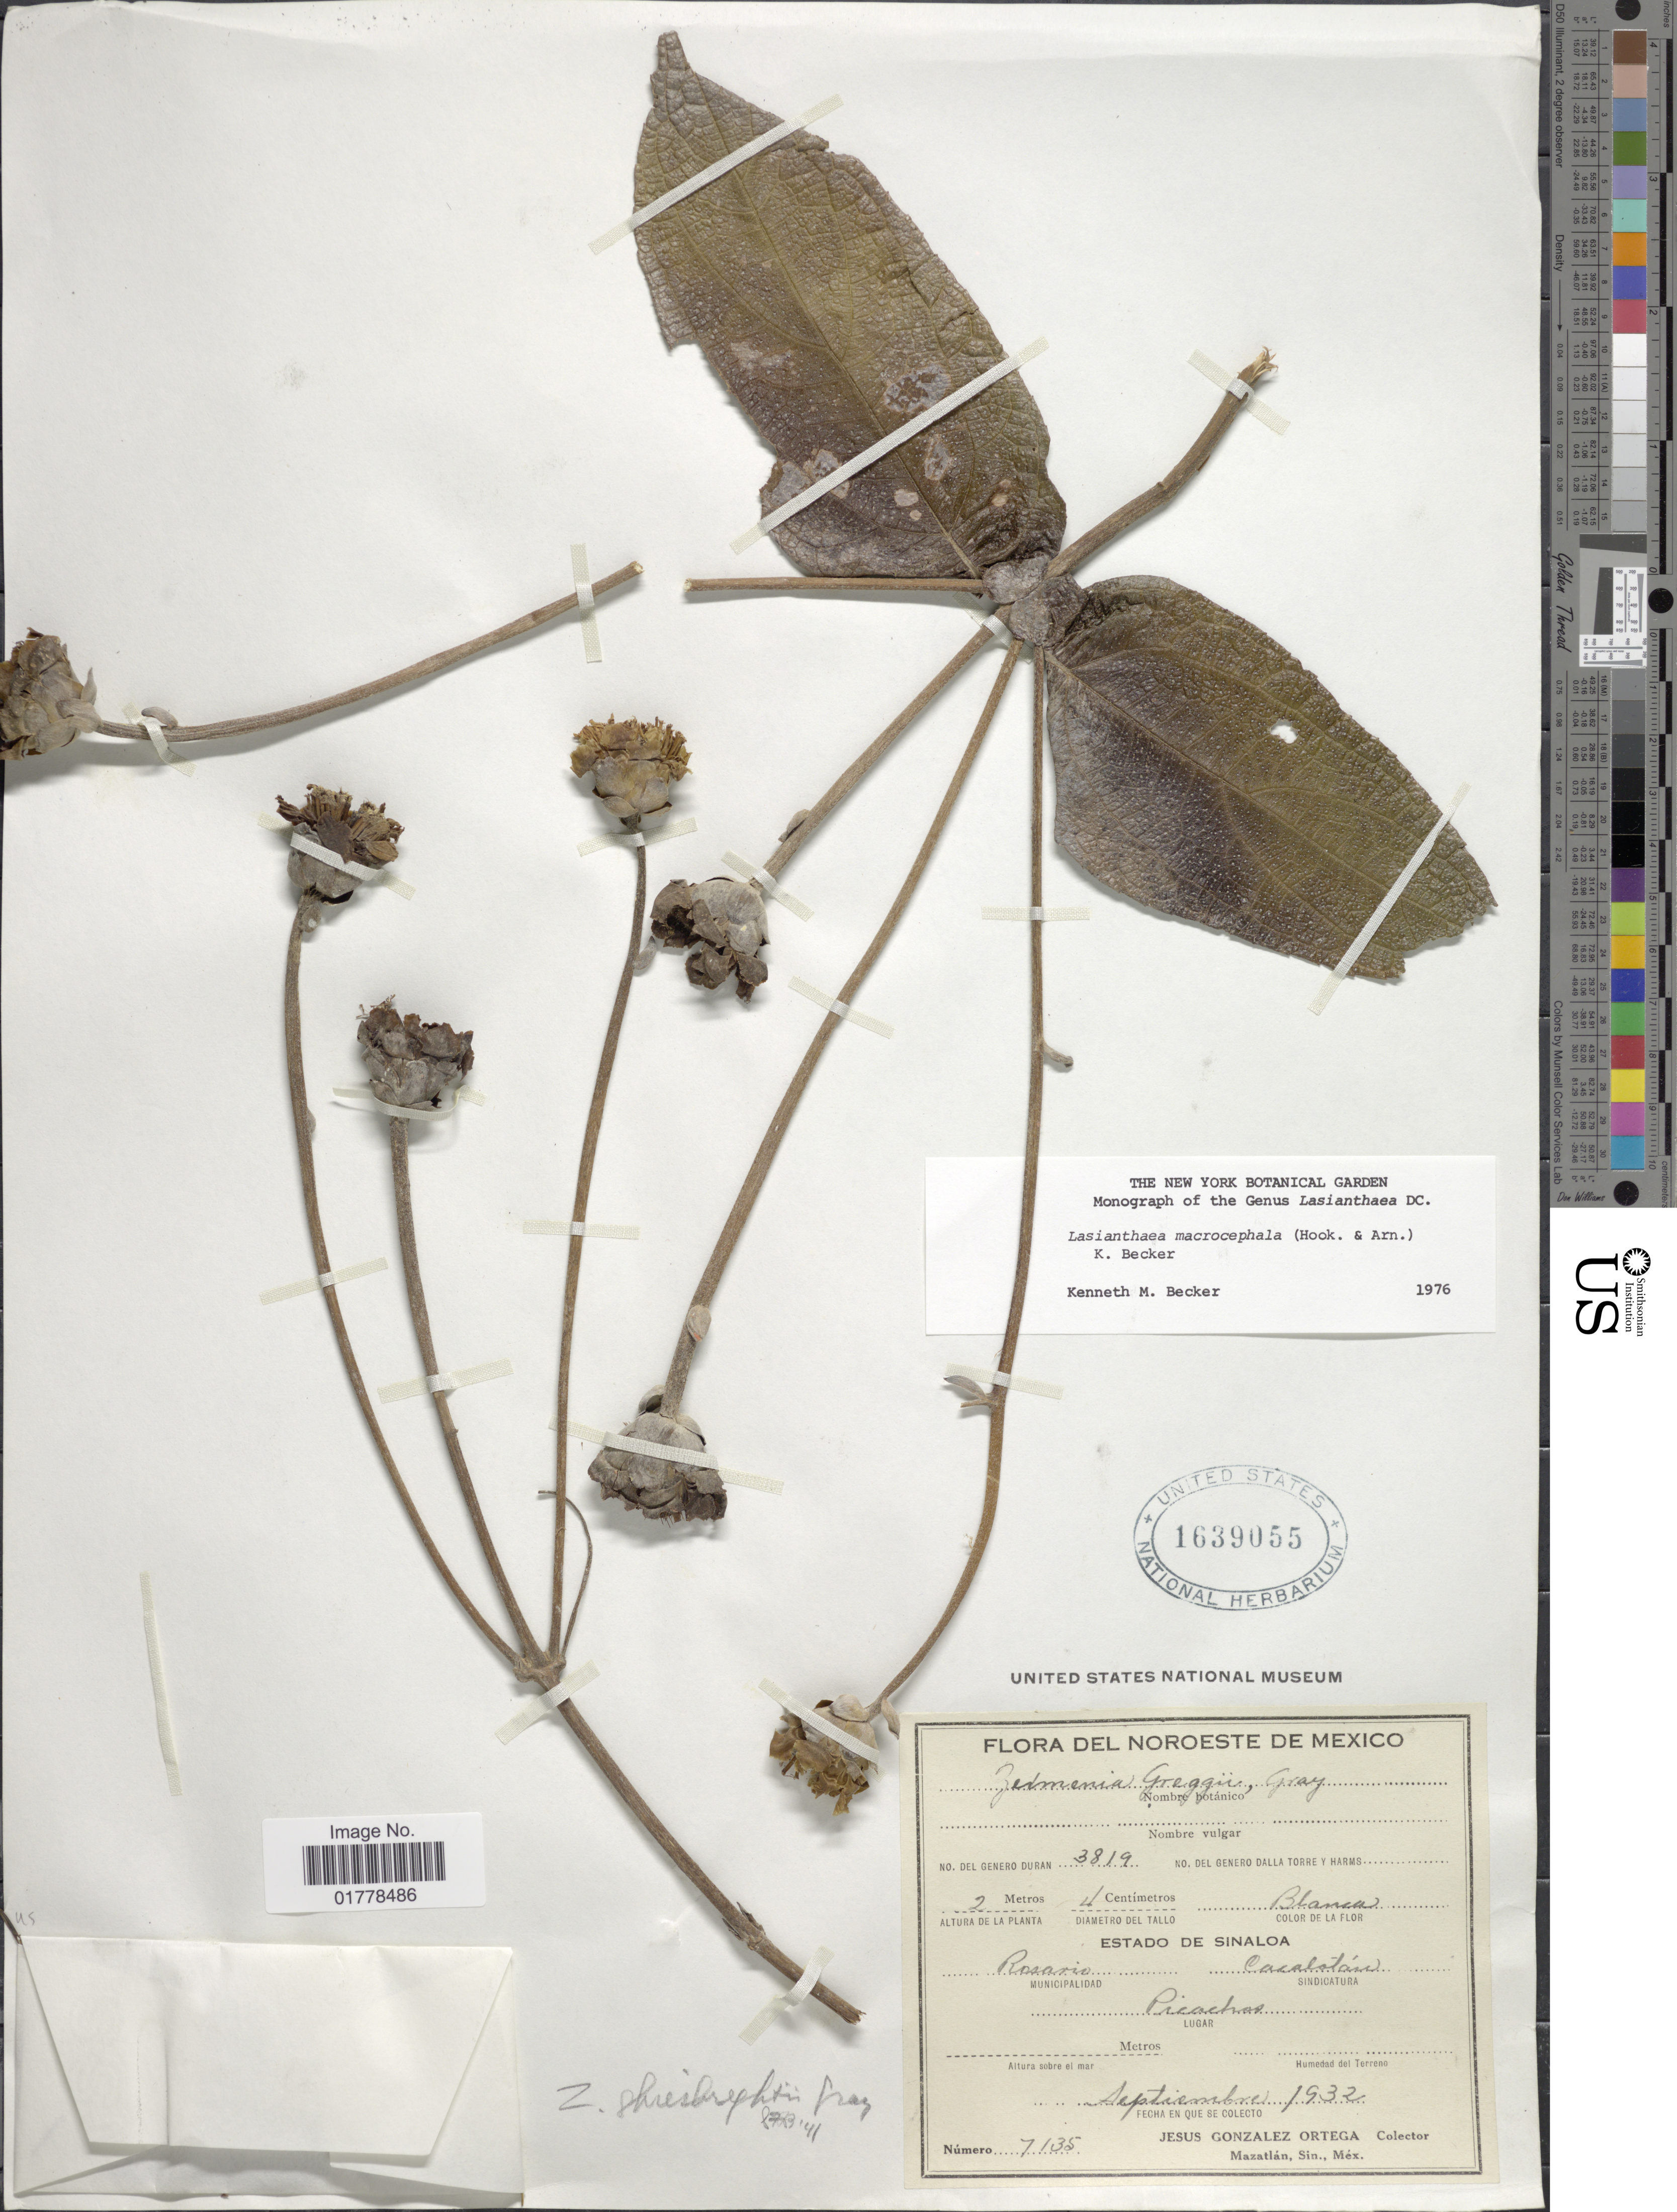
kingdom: Plantae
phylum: Tracheophyta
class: Magnoliopsida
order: Asterales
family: Asteraceae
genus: Lasianthaea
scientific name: Lasianthaea macrocephala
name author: (Hook. & Arn.) K.M. Becker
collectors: J. Ortega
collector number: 7135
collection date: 1932-09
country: Mexico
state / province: Sinaloa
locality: Estado de Sinaloa. Municipalidad Rosario. Cacalotán. Picachos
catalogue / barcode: US 1639055